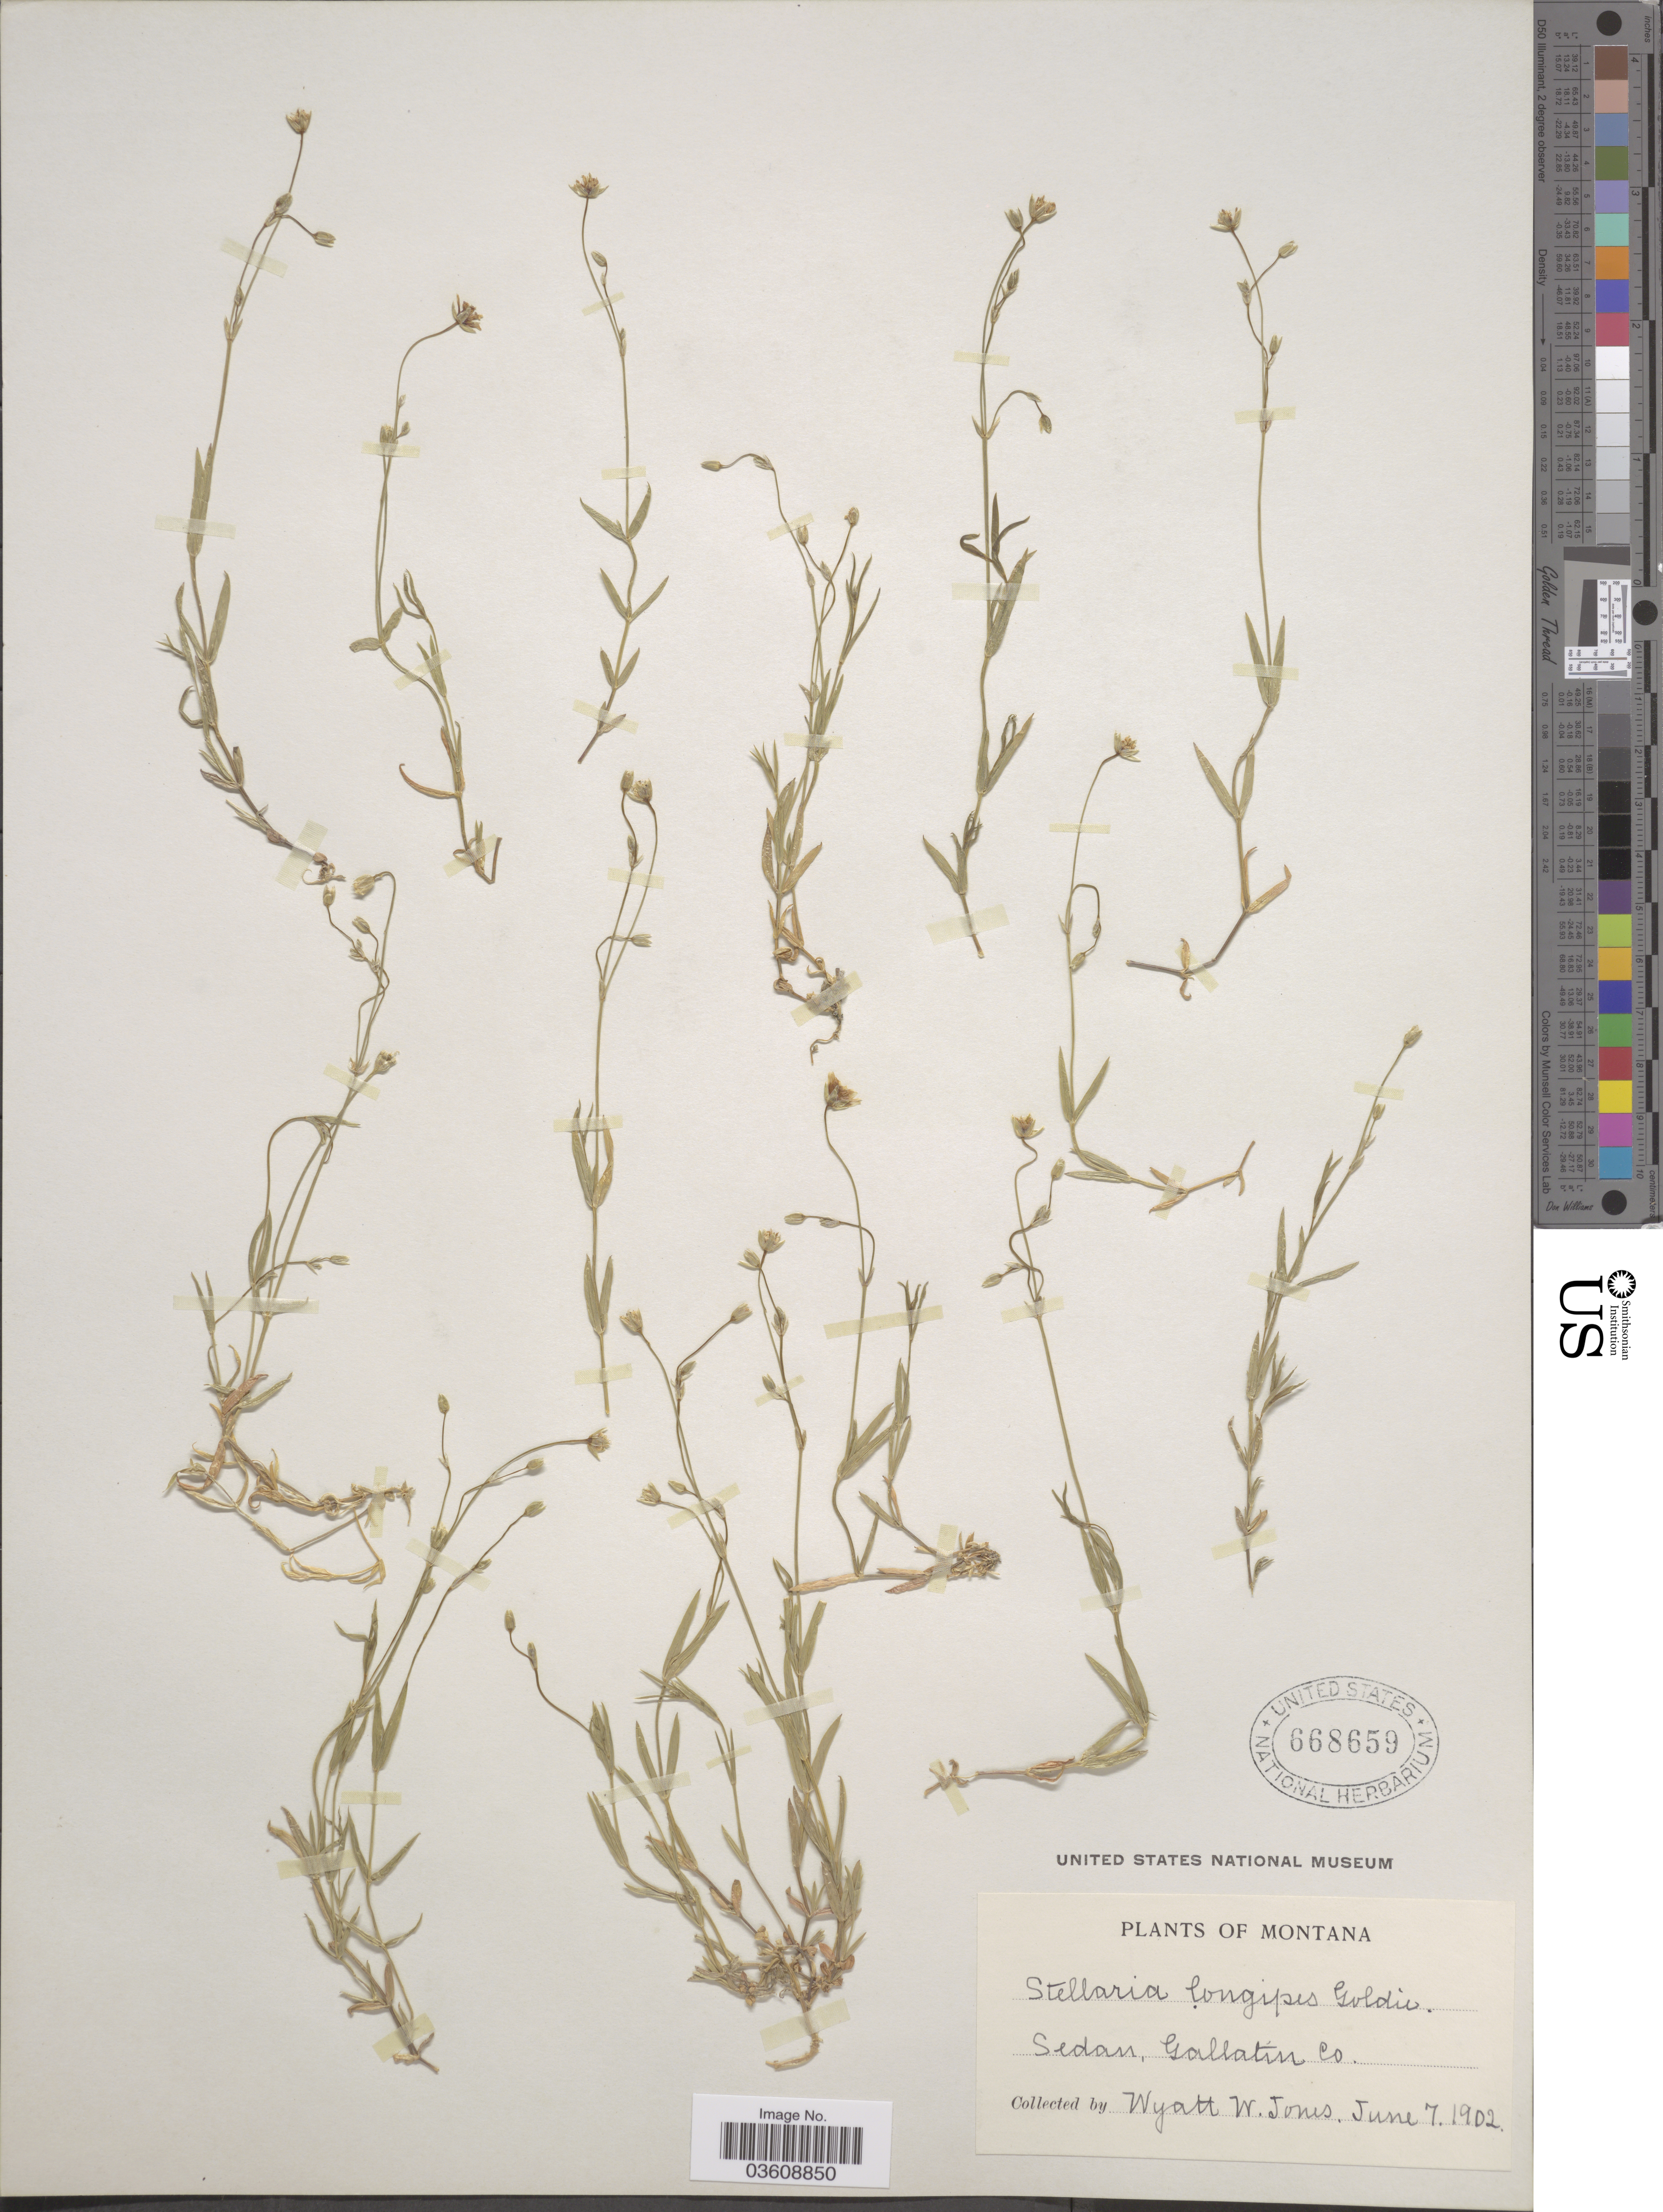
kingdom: Plantae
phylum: Tracheophyta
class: Magnoliopsida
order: Caryophyllales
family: Caryophyllaceae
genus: Stellaria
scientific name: Stellaria longipes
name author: Goldie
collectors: W. W. Jones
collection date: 1902-06-07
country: United States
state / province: Montana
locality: Sedan, Gallatin Co.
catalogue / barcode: US 668659